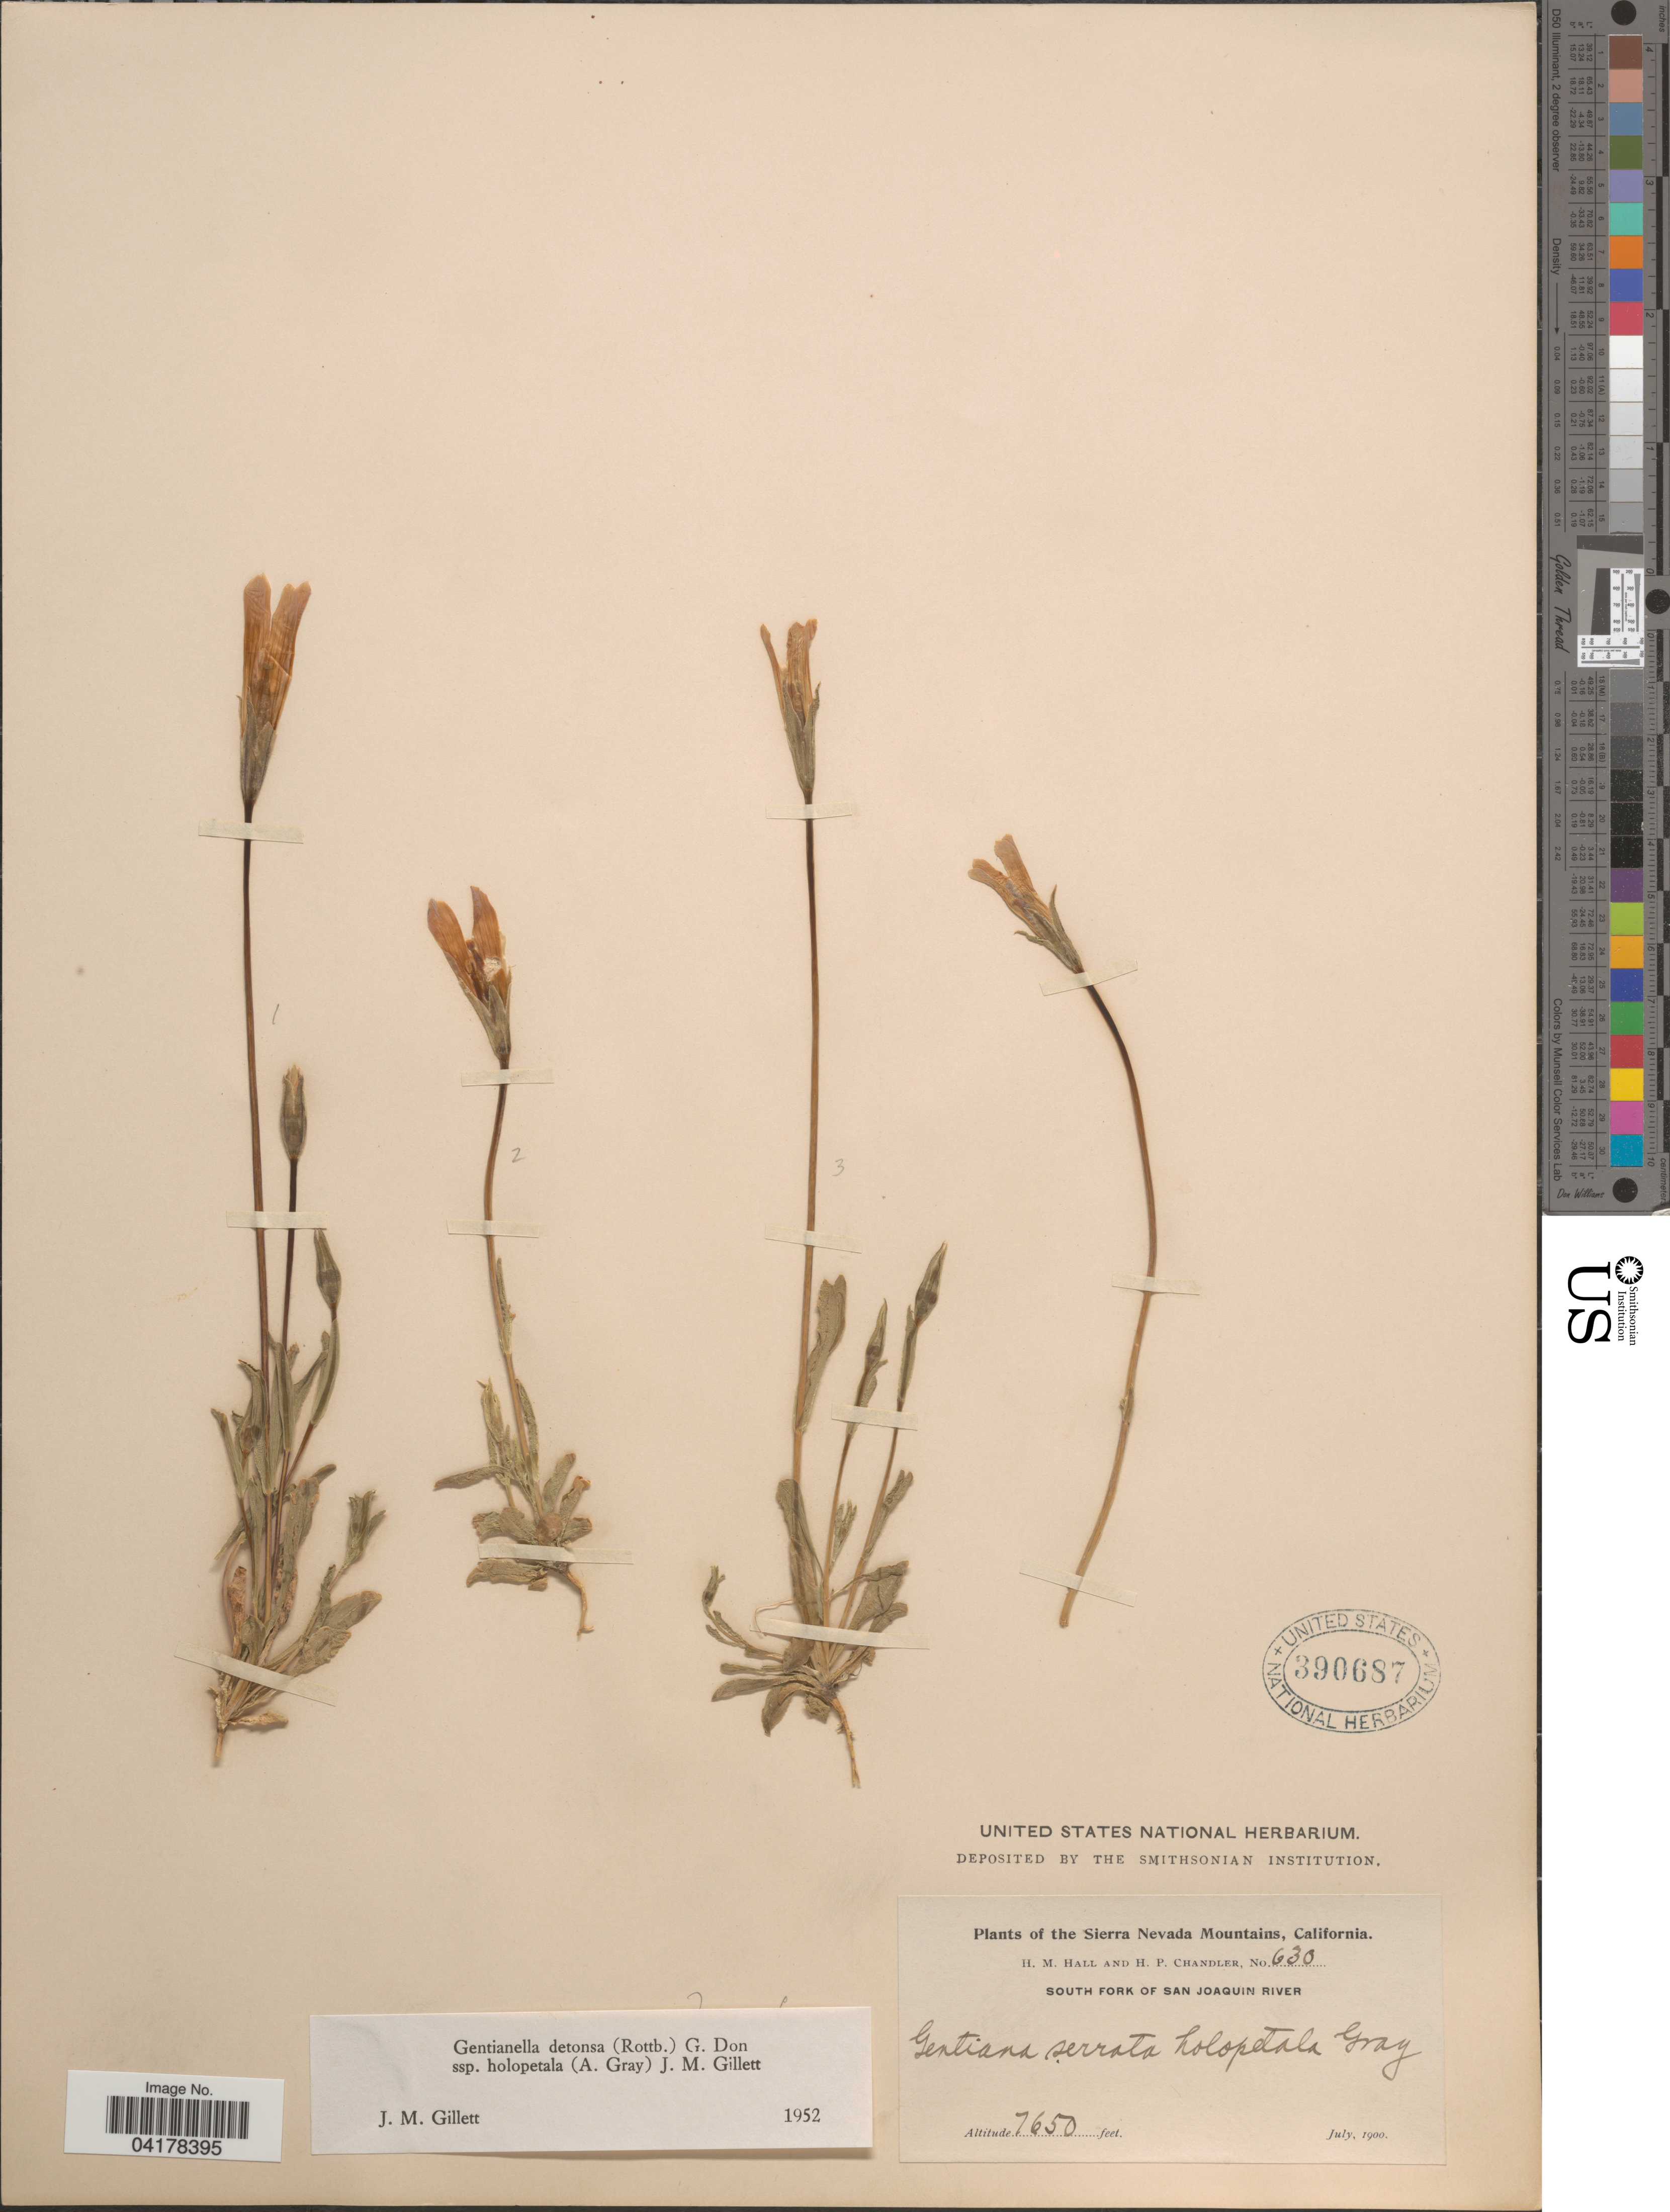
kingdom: Plantae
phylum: Tracheophyta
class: Magnoliopsida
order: Gentianales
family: Gentianaceae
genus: Gentianella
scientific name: Gentianella detonsa subsp. holopetala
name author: (A. Gray) J.M. Gillett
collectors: H. M. Hall & H. Chandler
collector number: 630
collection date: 1900-07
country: United States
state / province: California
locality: The Sierra Nevada Mountains. South Fork of San Joaquin River.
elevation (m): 2332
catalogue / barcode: US 390687